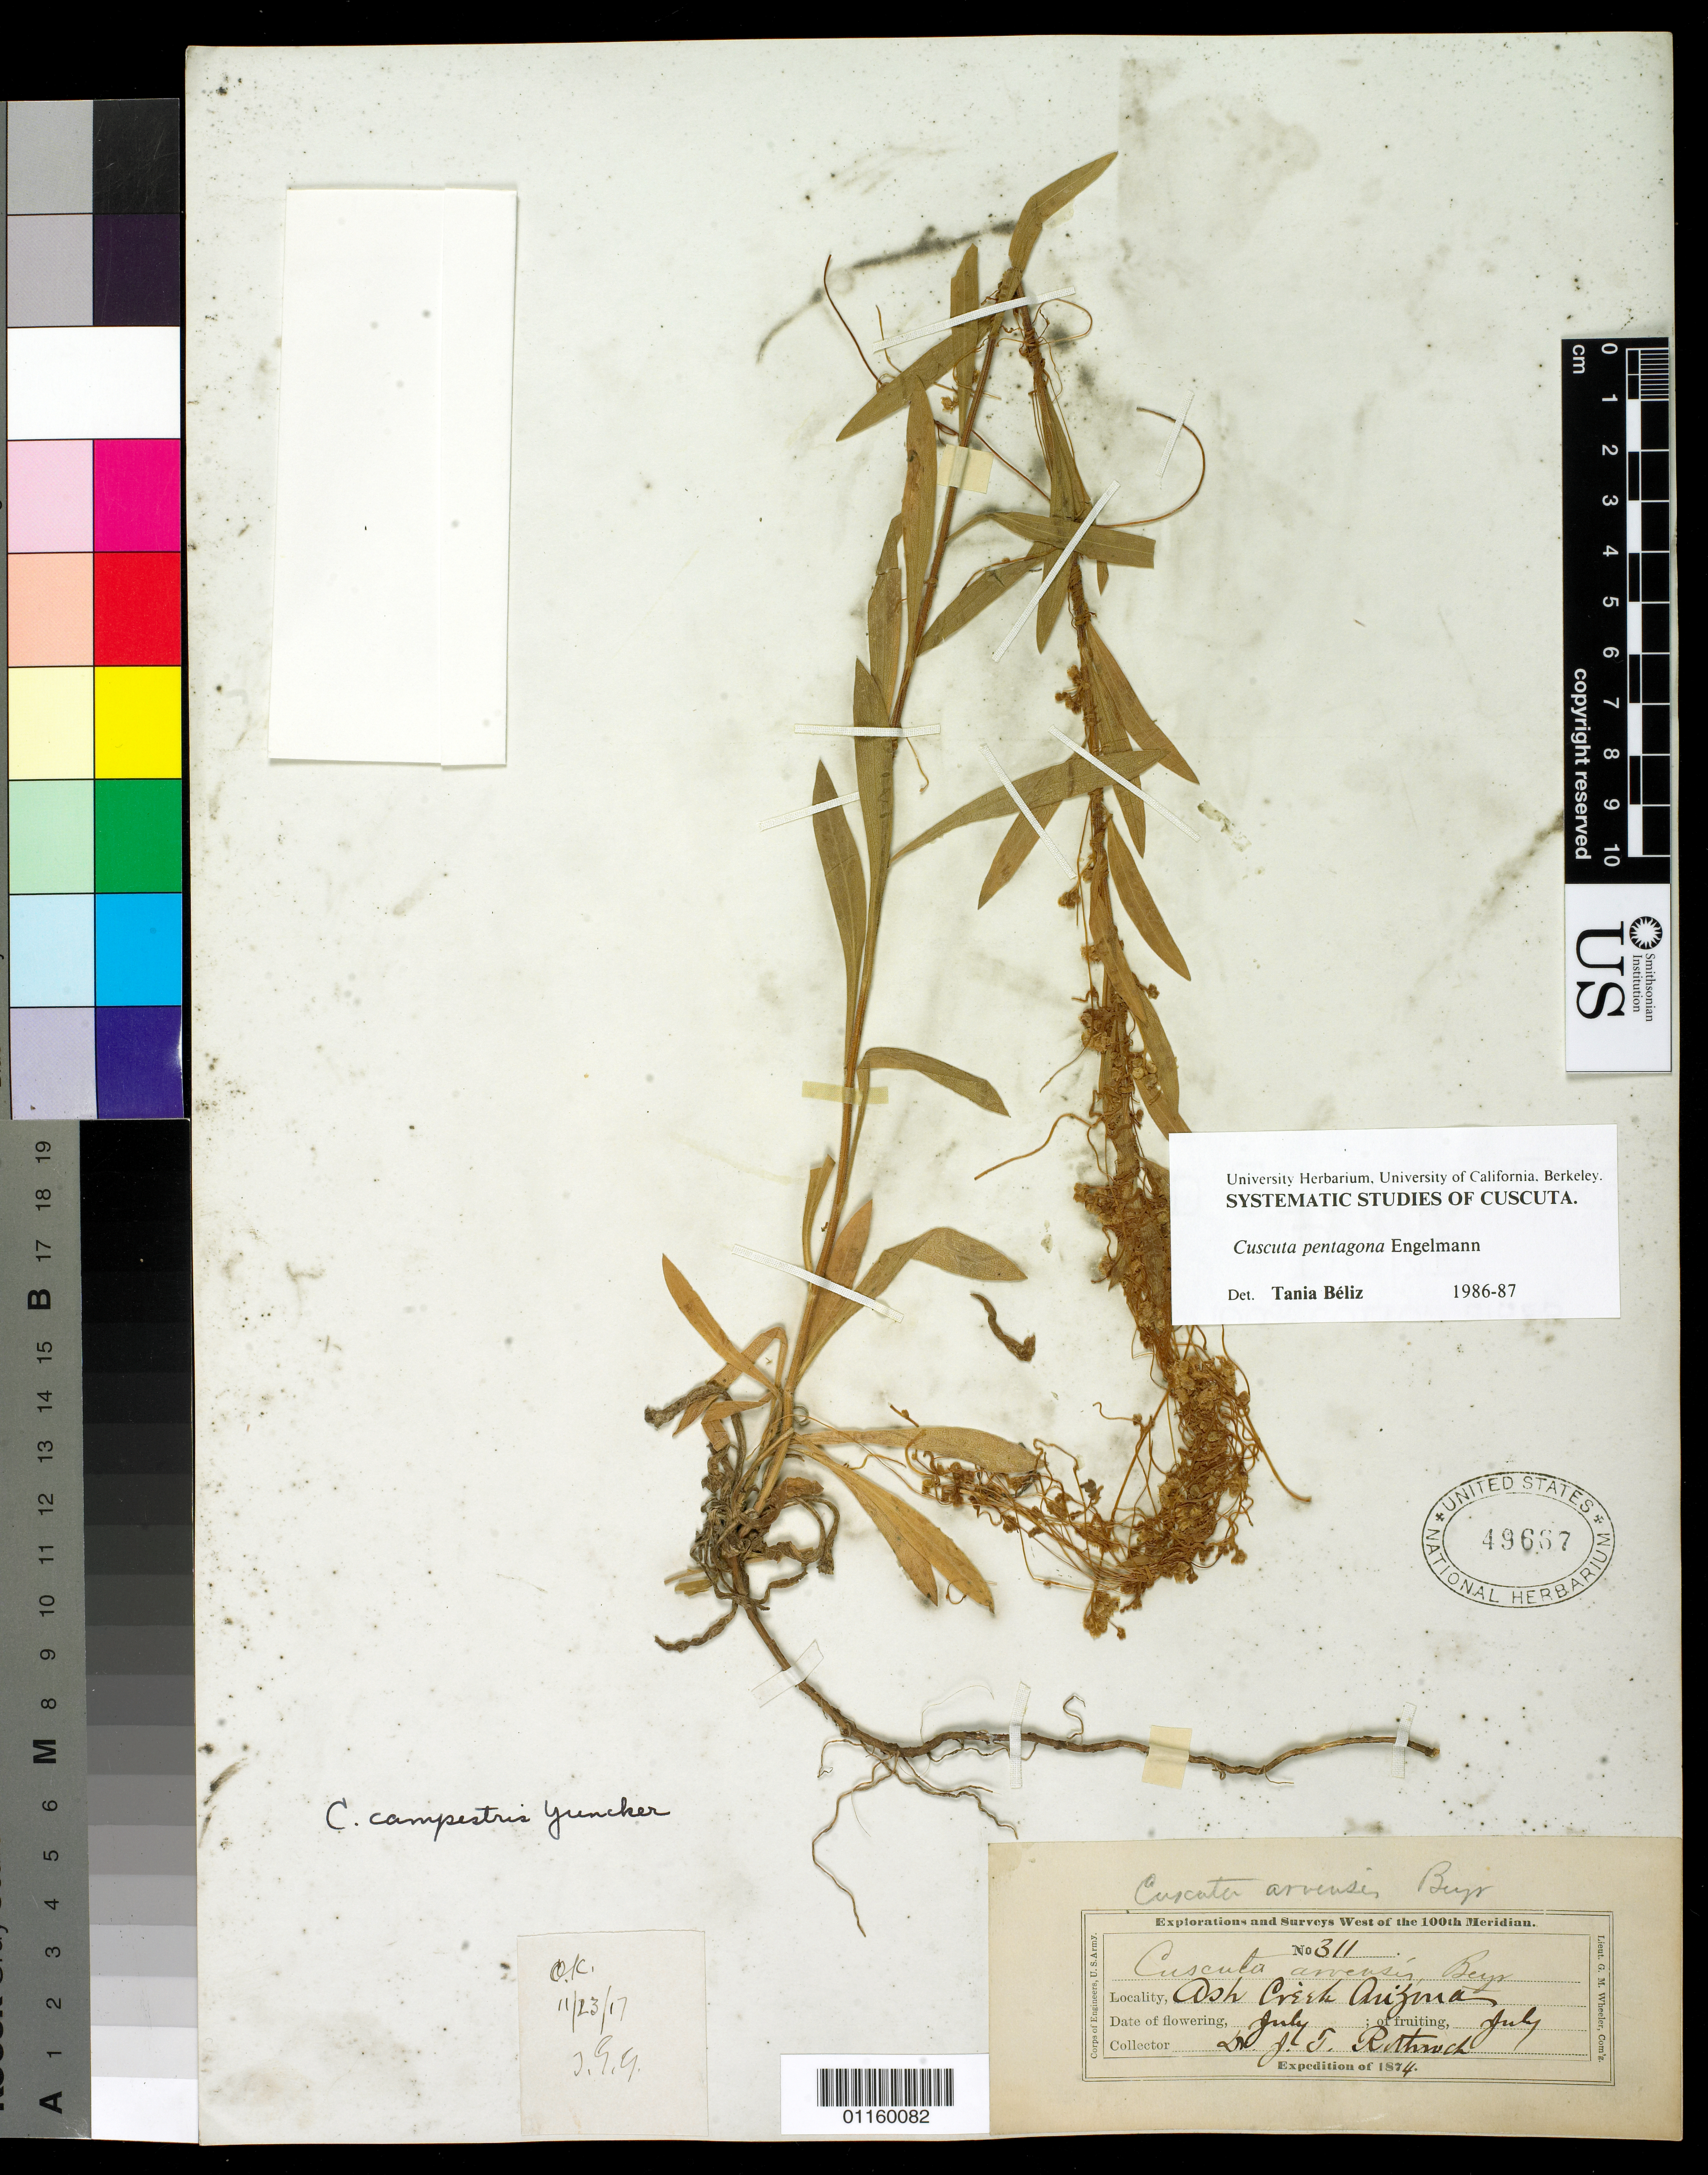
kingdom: Plantae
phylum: Tracheophyta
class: Magnoliopsida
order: Solanales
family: Convolvulaceae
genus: Cuscuta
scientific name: Cuscuta pentagona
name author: Engelm.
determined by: Béliz, T.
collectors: J. T. Rothrock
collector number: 311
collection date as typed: Jul 1874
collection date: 1874-07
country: United States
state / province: Arizona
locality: Ash Creek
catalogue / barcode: US 49667